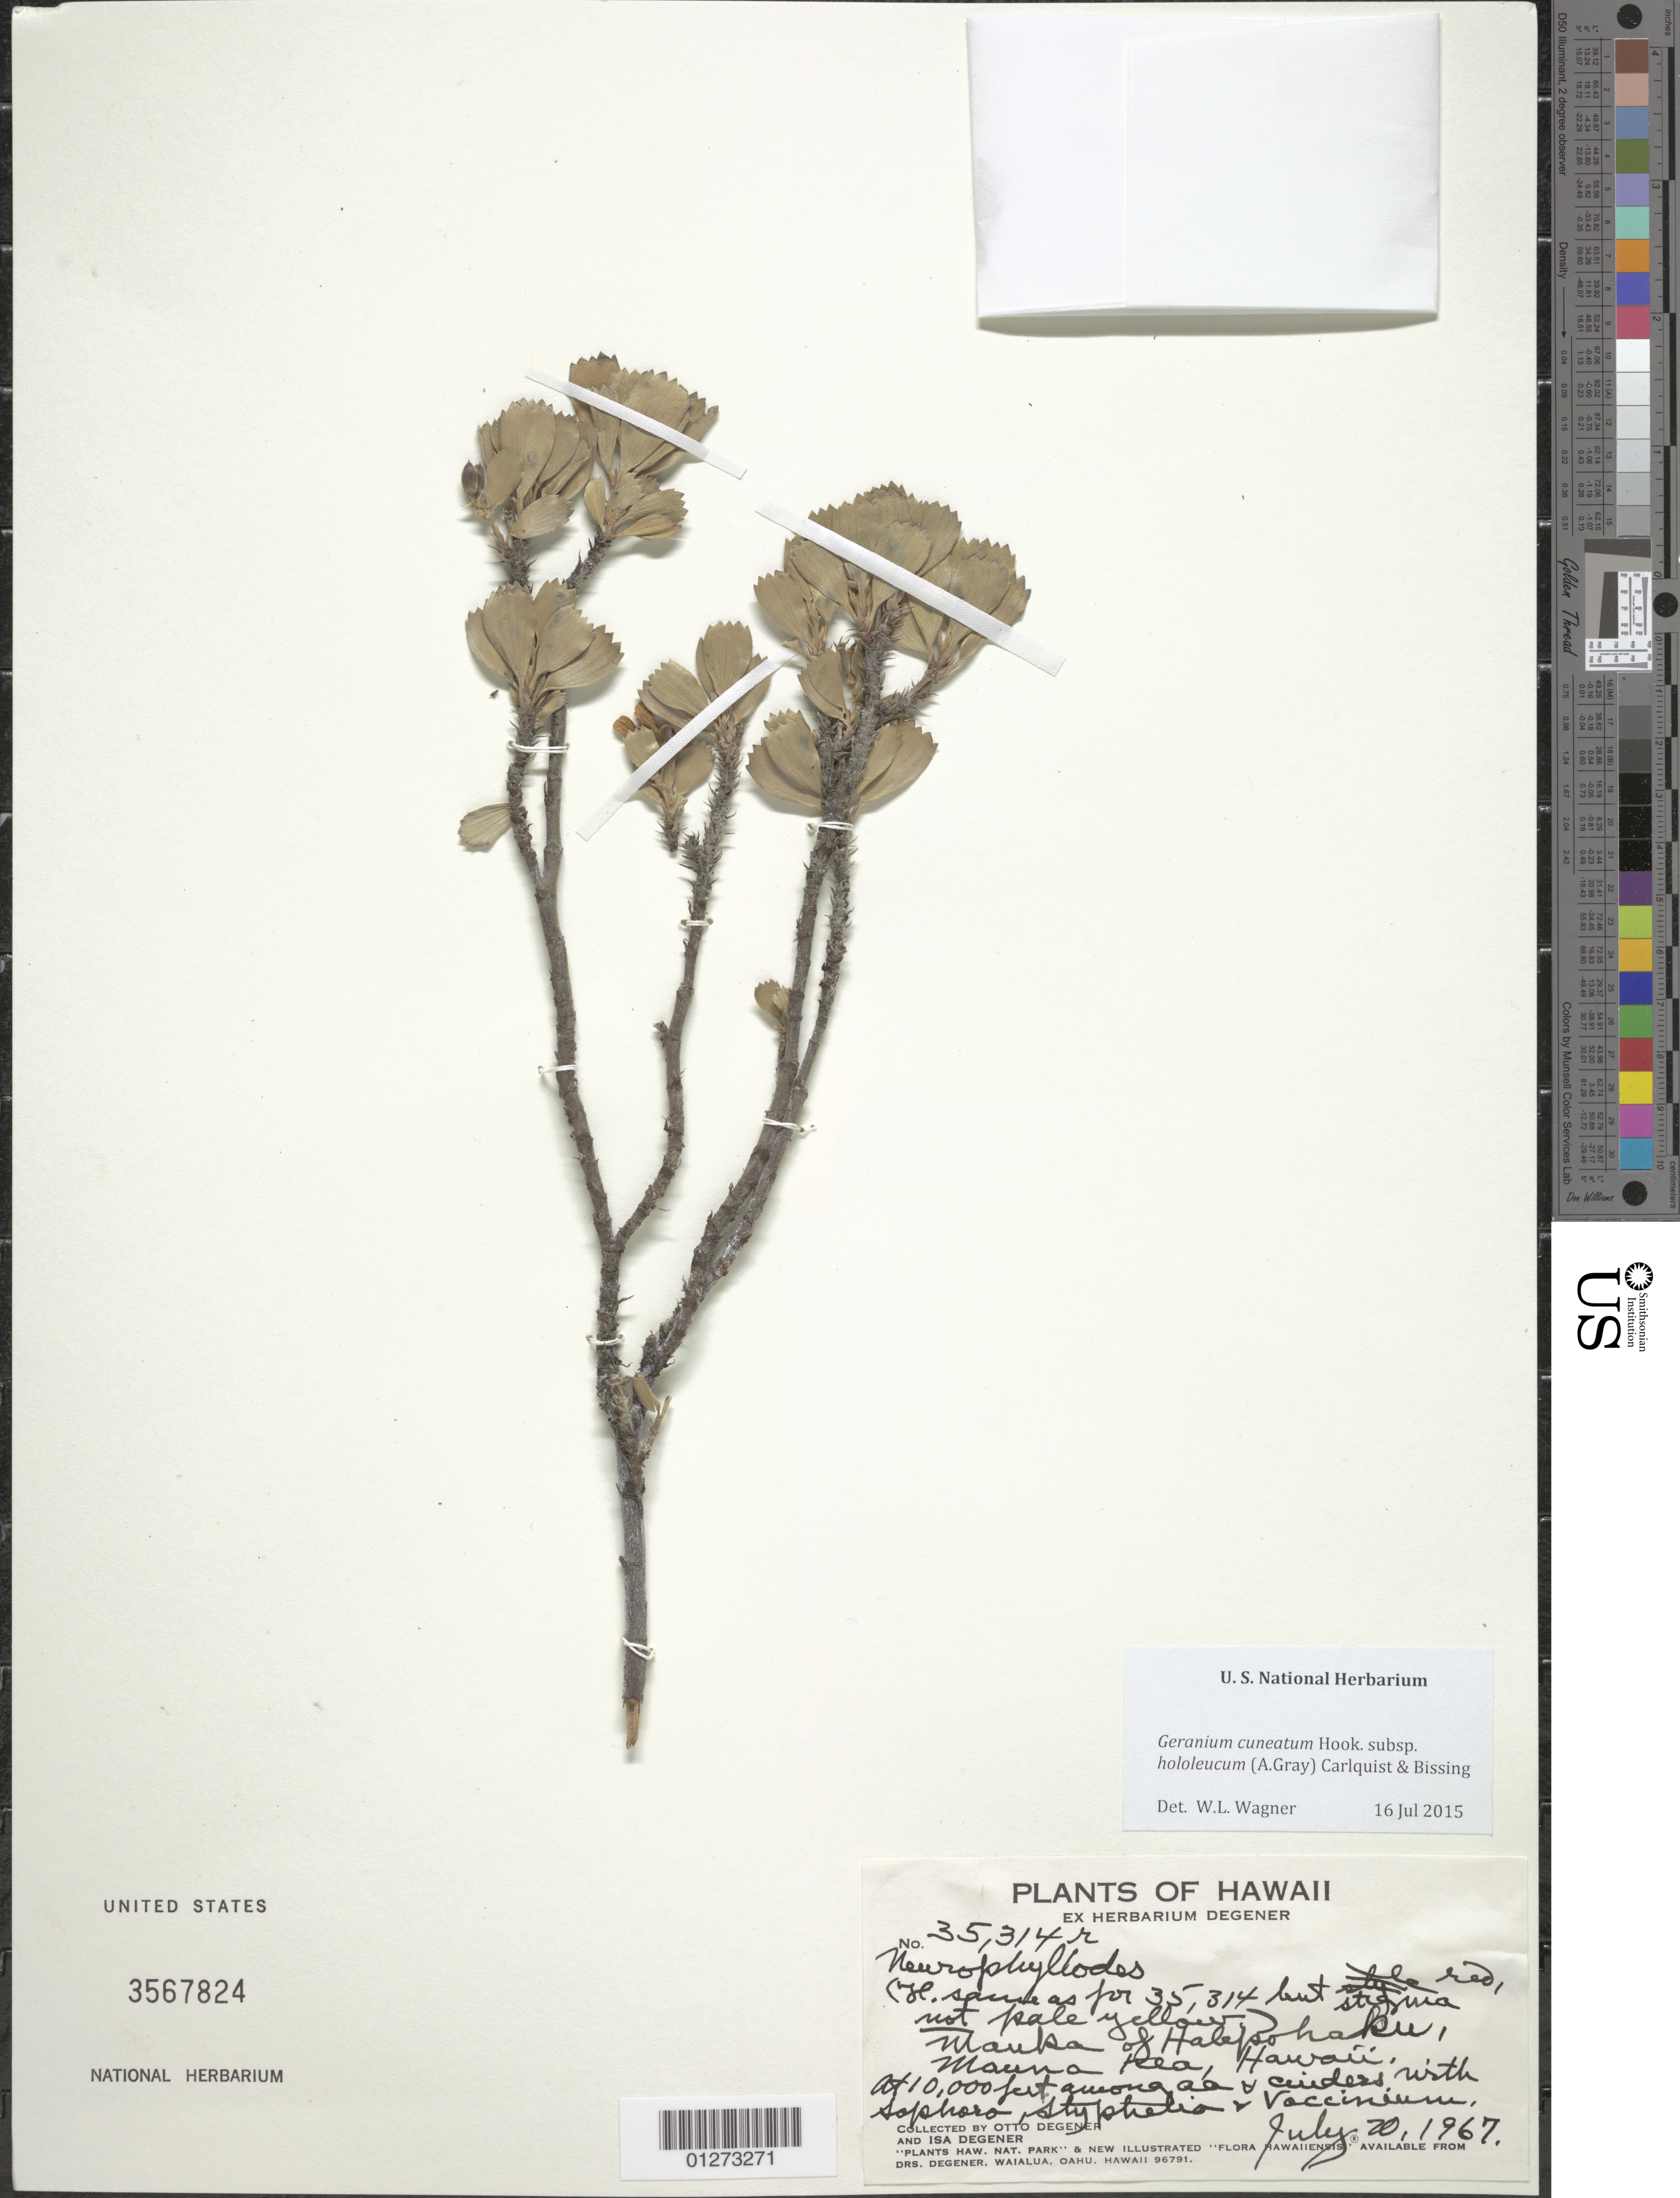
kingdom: Plantae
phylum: Tracheophyta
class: Magnoliopsida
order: Geraniales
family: Geraniaceae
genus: Geranium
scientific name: Geranium cuneatum subsp. hololeucum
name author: (A. Gray) Carlquist & Bissing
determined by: Wagner, W. L., (BOT), Smithsonian Institution - National Museum of Natural History (UNITED STATES)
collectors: O. Degener & I. Degener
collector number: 35314r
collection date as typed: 20 Jul 1967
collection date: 1967-07-20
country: United States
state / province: Hawaii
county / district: Hawaii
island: Hawaii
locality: Hawaii, Mauna Kea, mauka of Halepohaku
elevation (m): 3048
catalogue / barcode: US 3567824